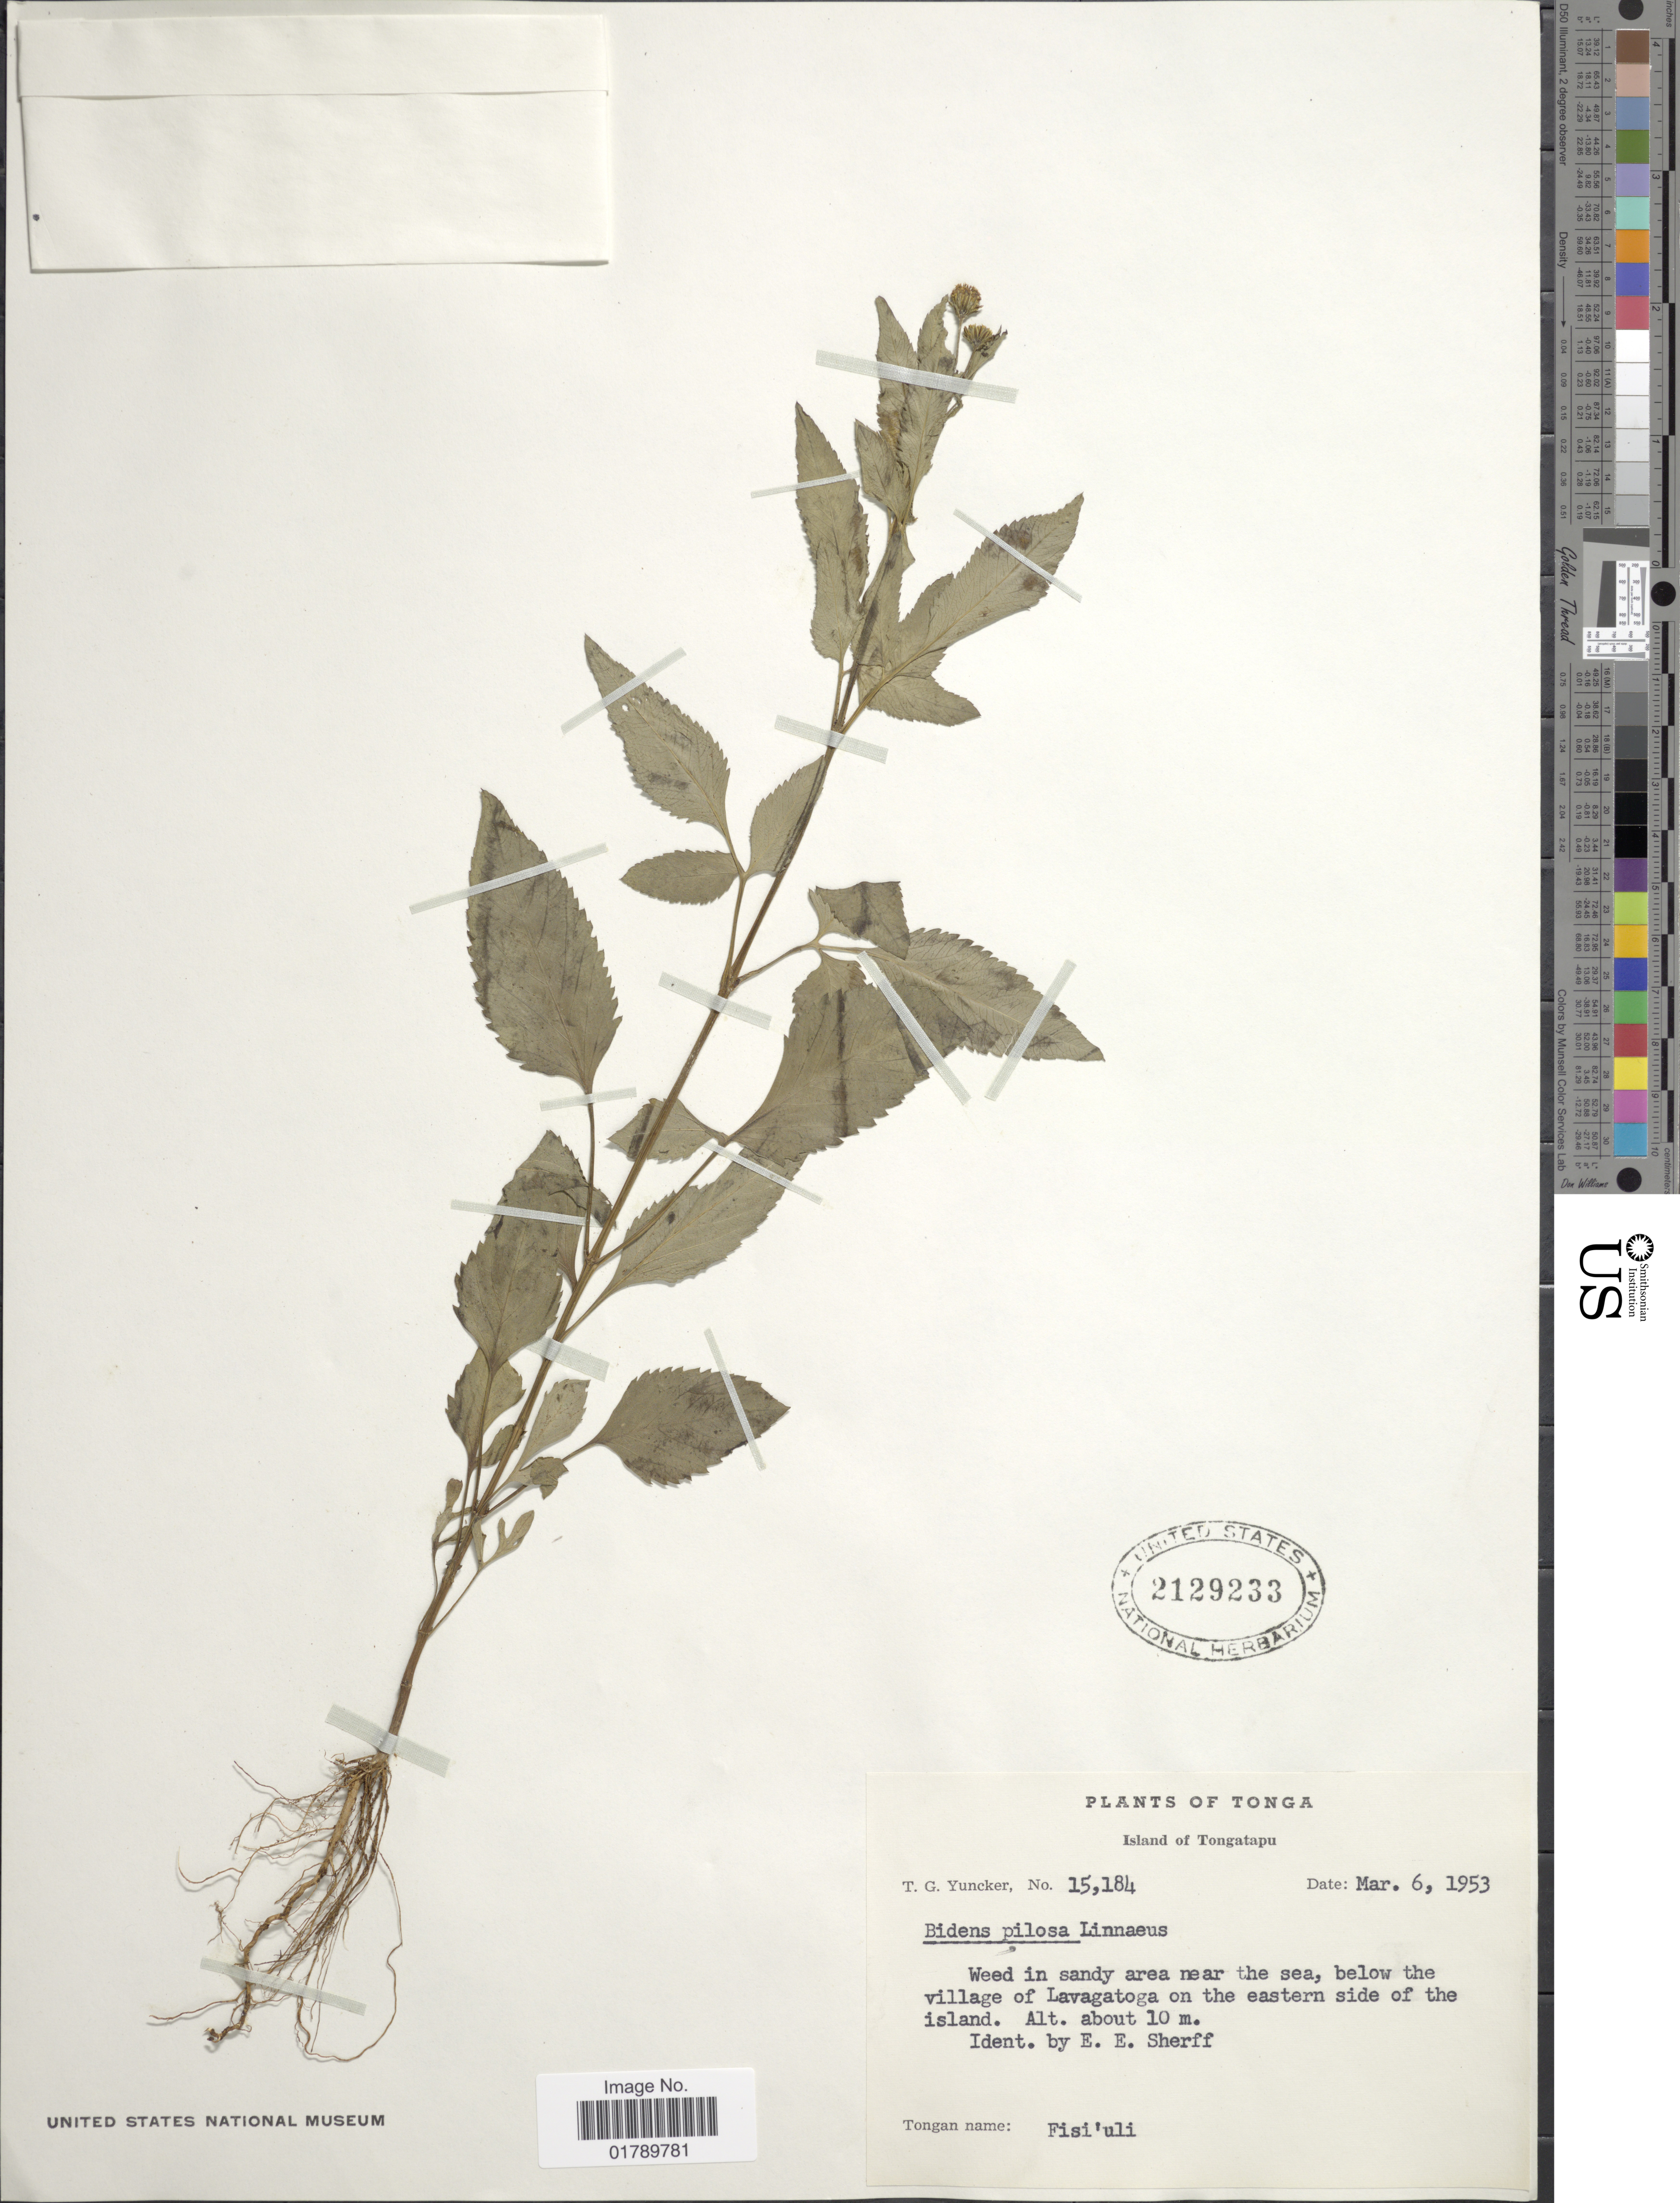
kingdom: Plantae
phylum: Tracheophyta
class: Magnoliopsida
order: Asterales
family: Asteraceae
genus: Bidens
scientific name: Bidens pilosa var. pilosa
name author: L.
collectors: T. G. Yuncker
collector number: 15184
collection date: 1953-03-06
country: Tonga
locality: Island of Tongatapu. Weed in sandy area near the seam below the village of Lavagatoga on the eastern side of the island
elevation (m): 10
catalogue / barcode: US 2129233